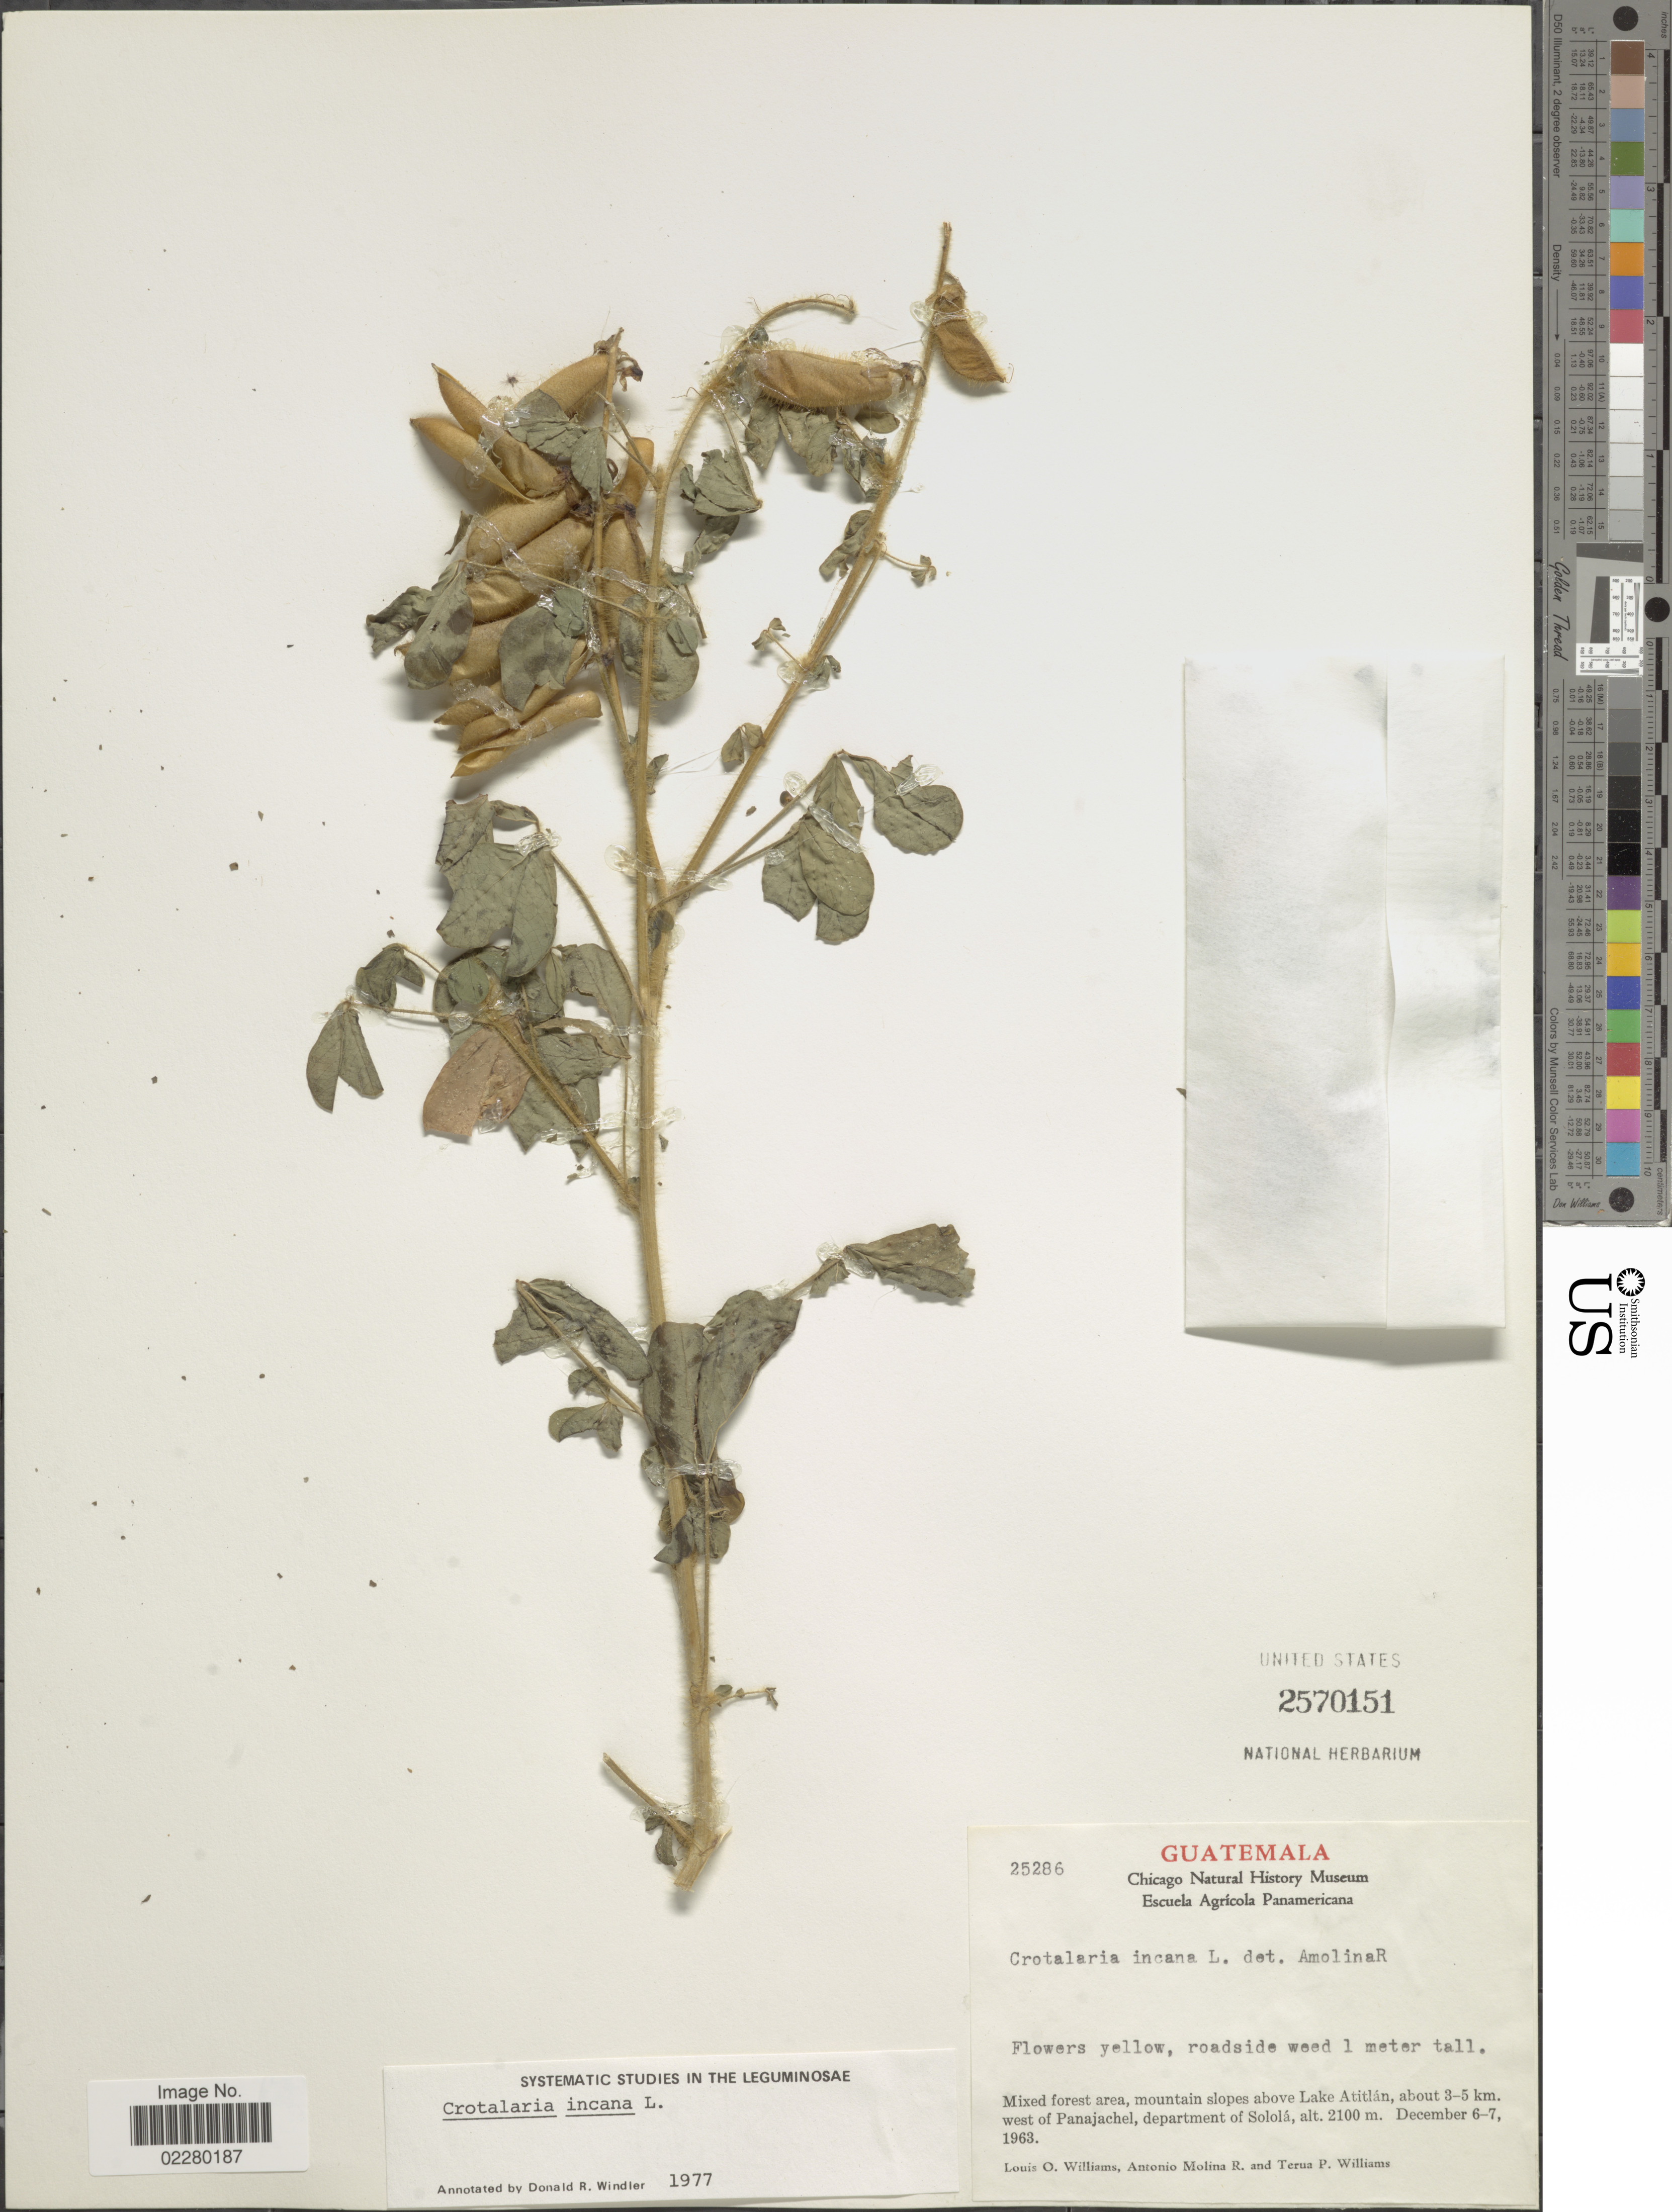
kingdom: Plantae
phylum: Tracheophyta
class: Magnoliopsida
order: Fabales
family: Fabaceae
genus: Crotalaria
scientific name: Crotalaria incana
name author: L.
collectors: L. O. Williams, A. Molina R. & T. P. Williams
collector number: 25286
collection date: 1963-12-06/1963-12-07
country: Guatemala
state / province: Sololá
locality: Mixed forest area, mountain slopes above Lake Atitlán, about 3-5 km. west of Panajachel, department of Sololá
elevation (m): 2100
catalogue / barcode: US 2570151